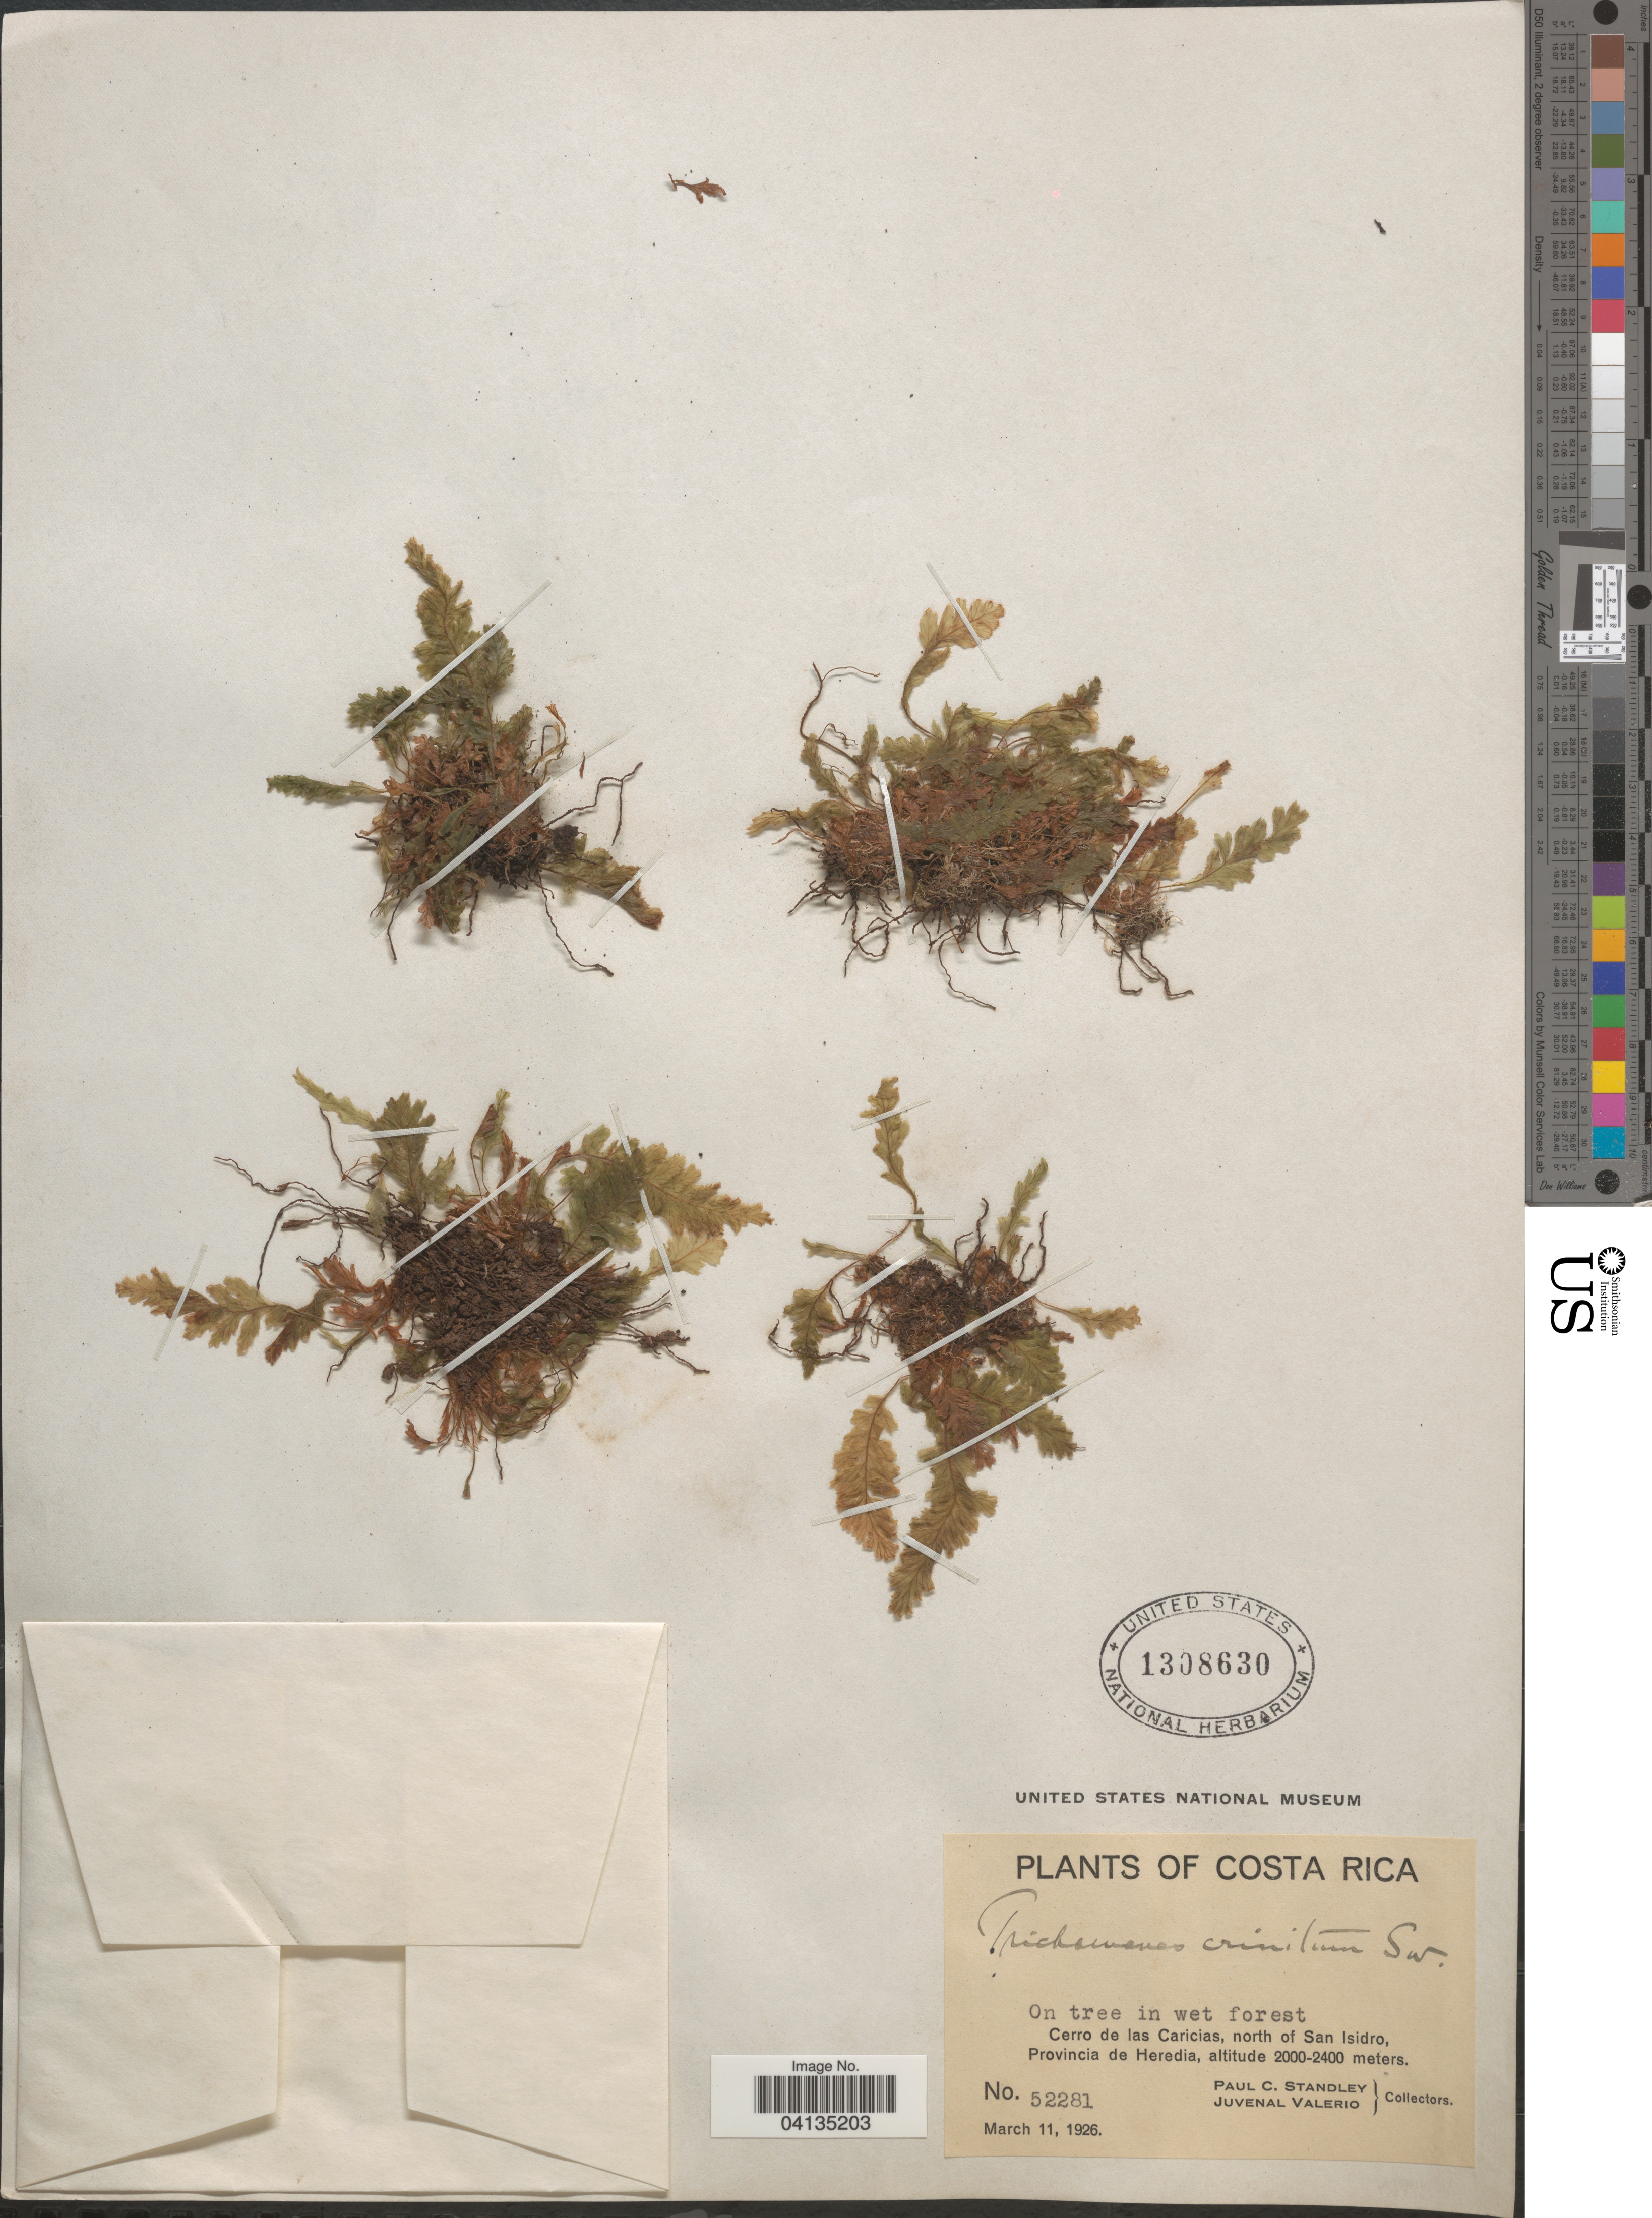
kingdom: Plantae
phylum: Tracheophyta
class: Polypodiopsida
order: Hymenophyllales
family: Hymenophyllaceae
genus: Trichomanes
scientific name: Trichomanes crinitum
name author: Sw.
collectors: P. C. Standley & J. Valerio R.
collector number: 52281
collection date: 1926-03-11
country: Costa Rica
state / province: Heredia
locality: Cerro de las Caricias, north of San Isidro.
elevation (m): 2000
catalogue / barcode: US 1308630